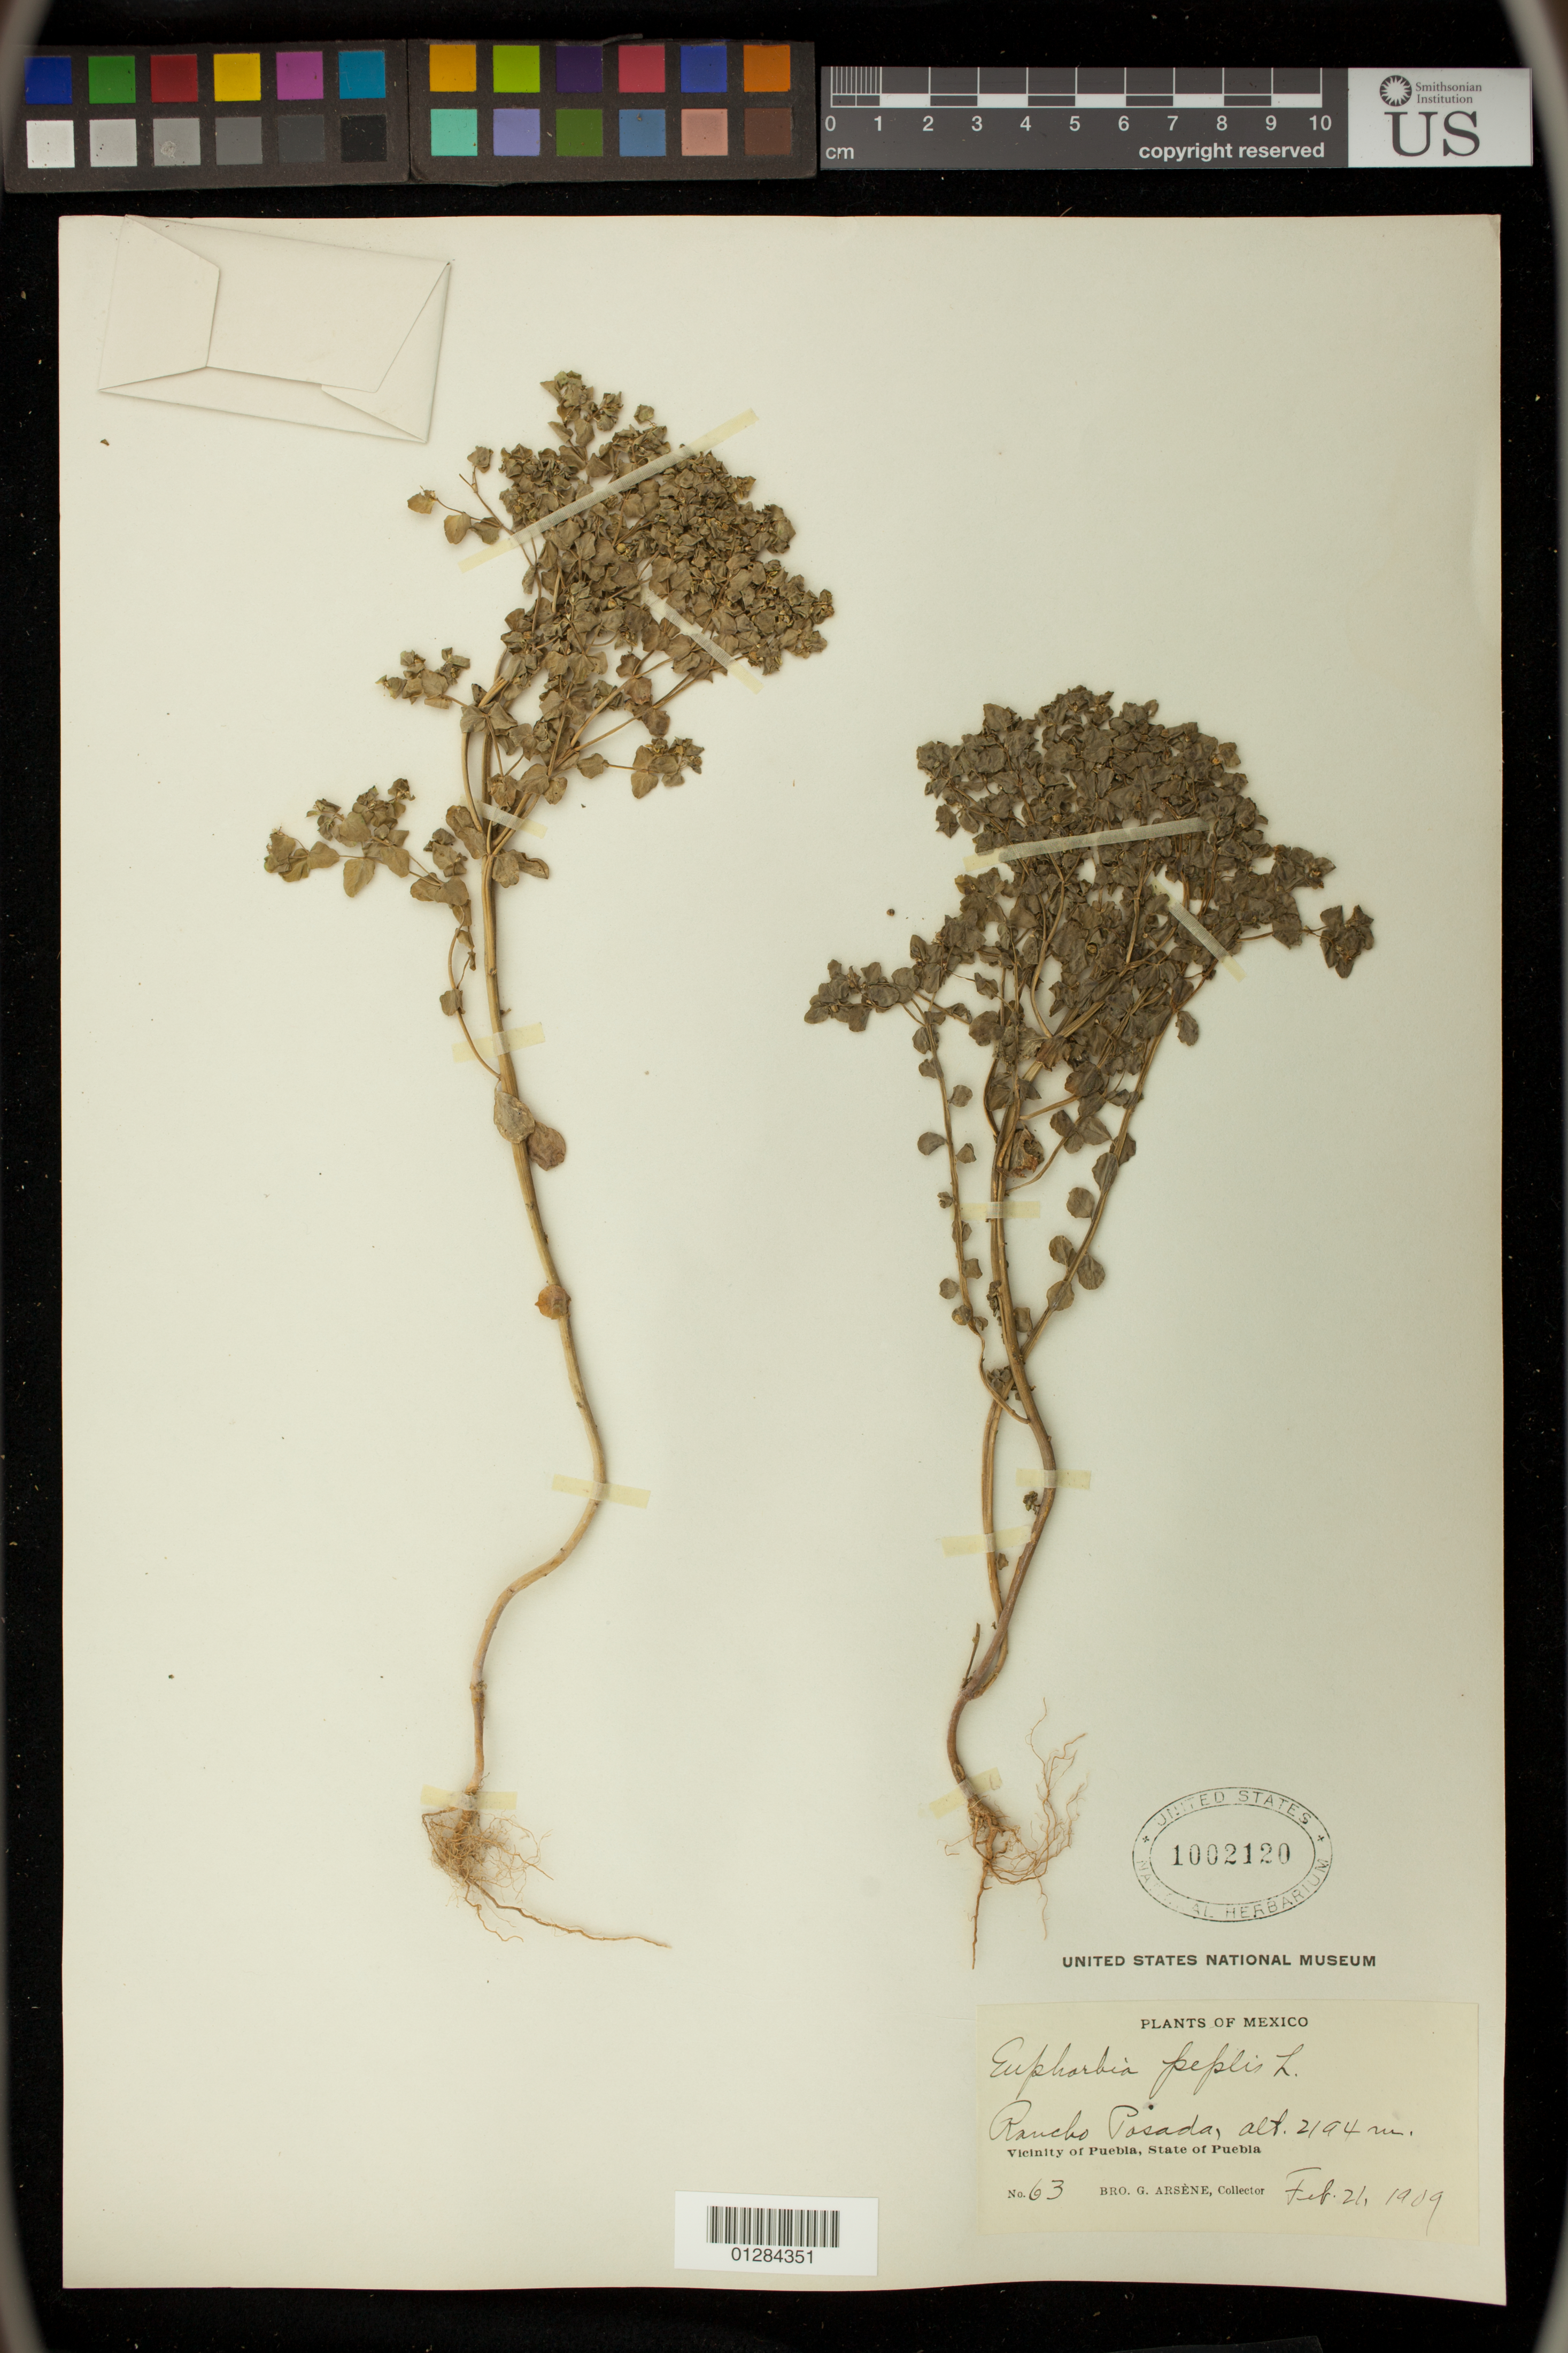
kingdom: Plantae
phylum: Tracheophyta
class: Magnoliopsida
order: Malpighiales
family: Euphorbiaceae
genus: Euphorbia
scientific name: Euphorbia peplus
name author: L.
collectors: Bro. G. Arsène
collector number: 63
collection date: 1909-02-26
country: Mexico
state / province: Puebla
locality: Vicinity of Puebla, Rancho Pasadas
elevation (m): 2194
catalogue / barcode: US 1002120